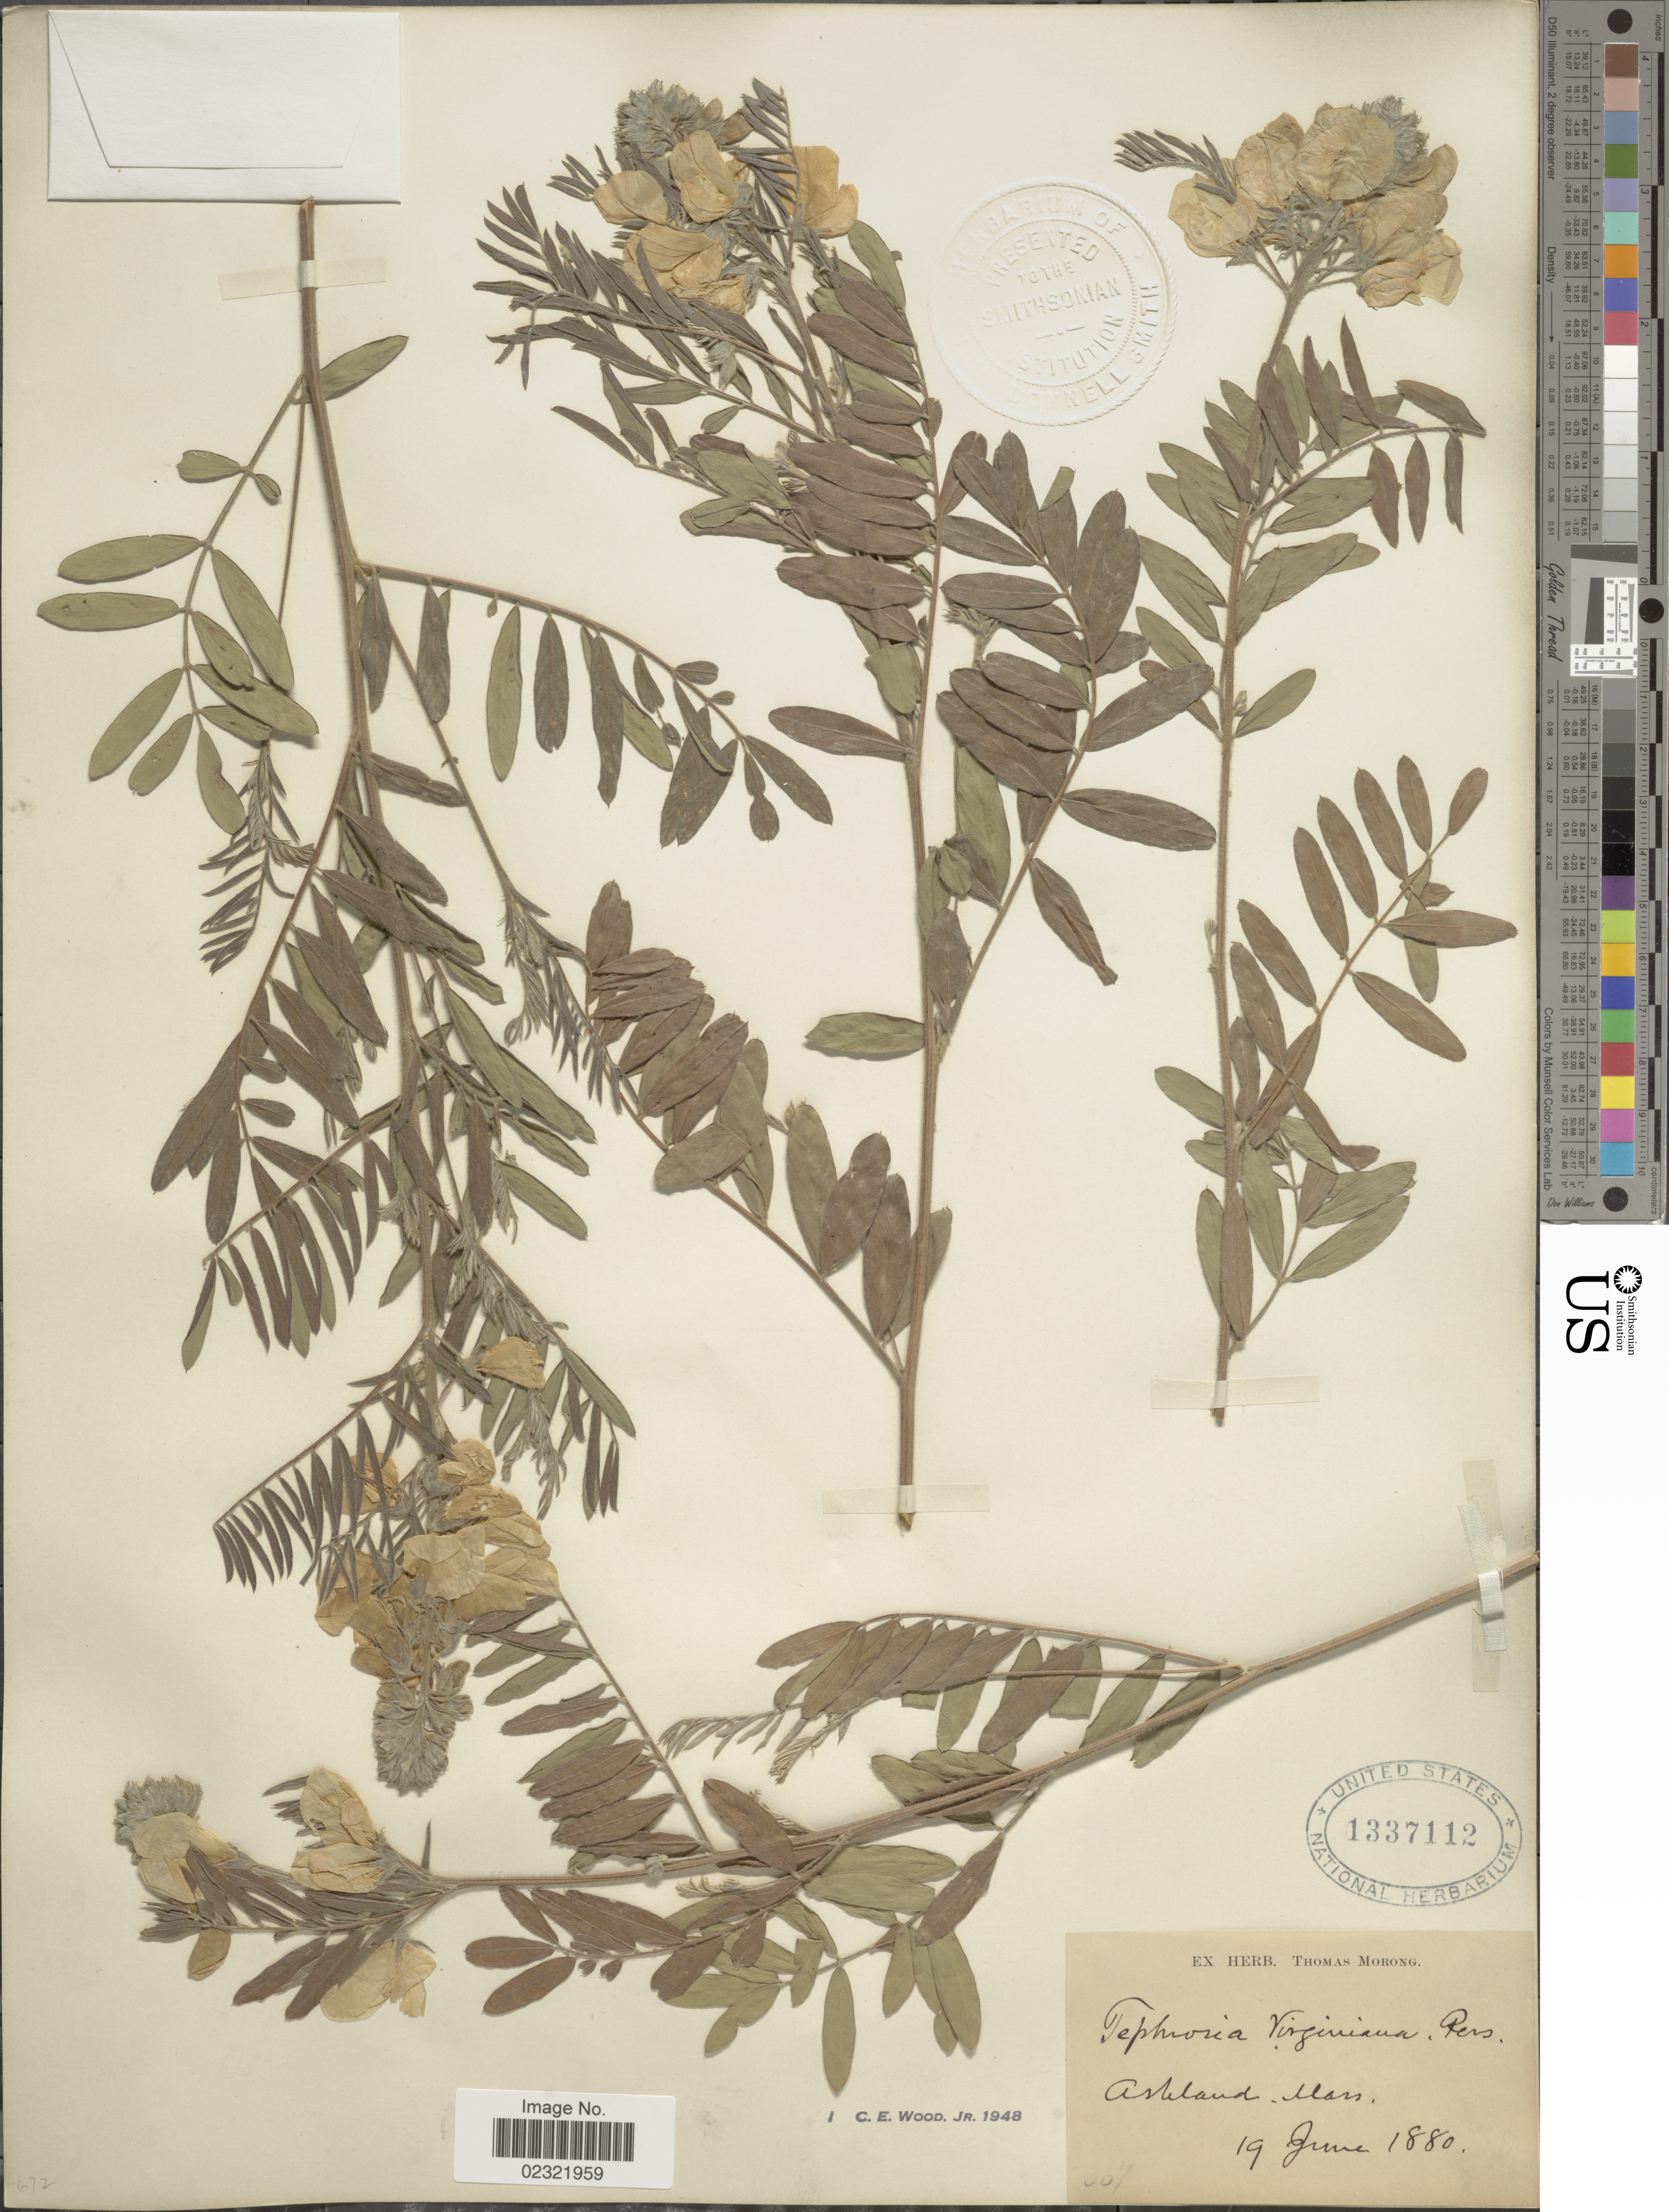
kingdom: Plantae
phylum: Tracheophyta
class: Magnoliopsida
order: Fabales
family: Fabaceae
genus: Tephrosia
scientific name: Tephrosia virginiana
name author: (L.) Pers.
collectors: ex Herb. T. Morong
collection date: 1880-06-19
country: United States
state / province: Massachusetts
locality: Ashland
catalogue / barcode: US 1337112